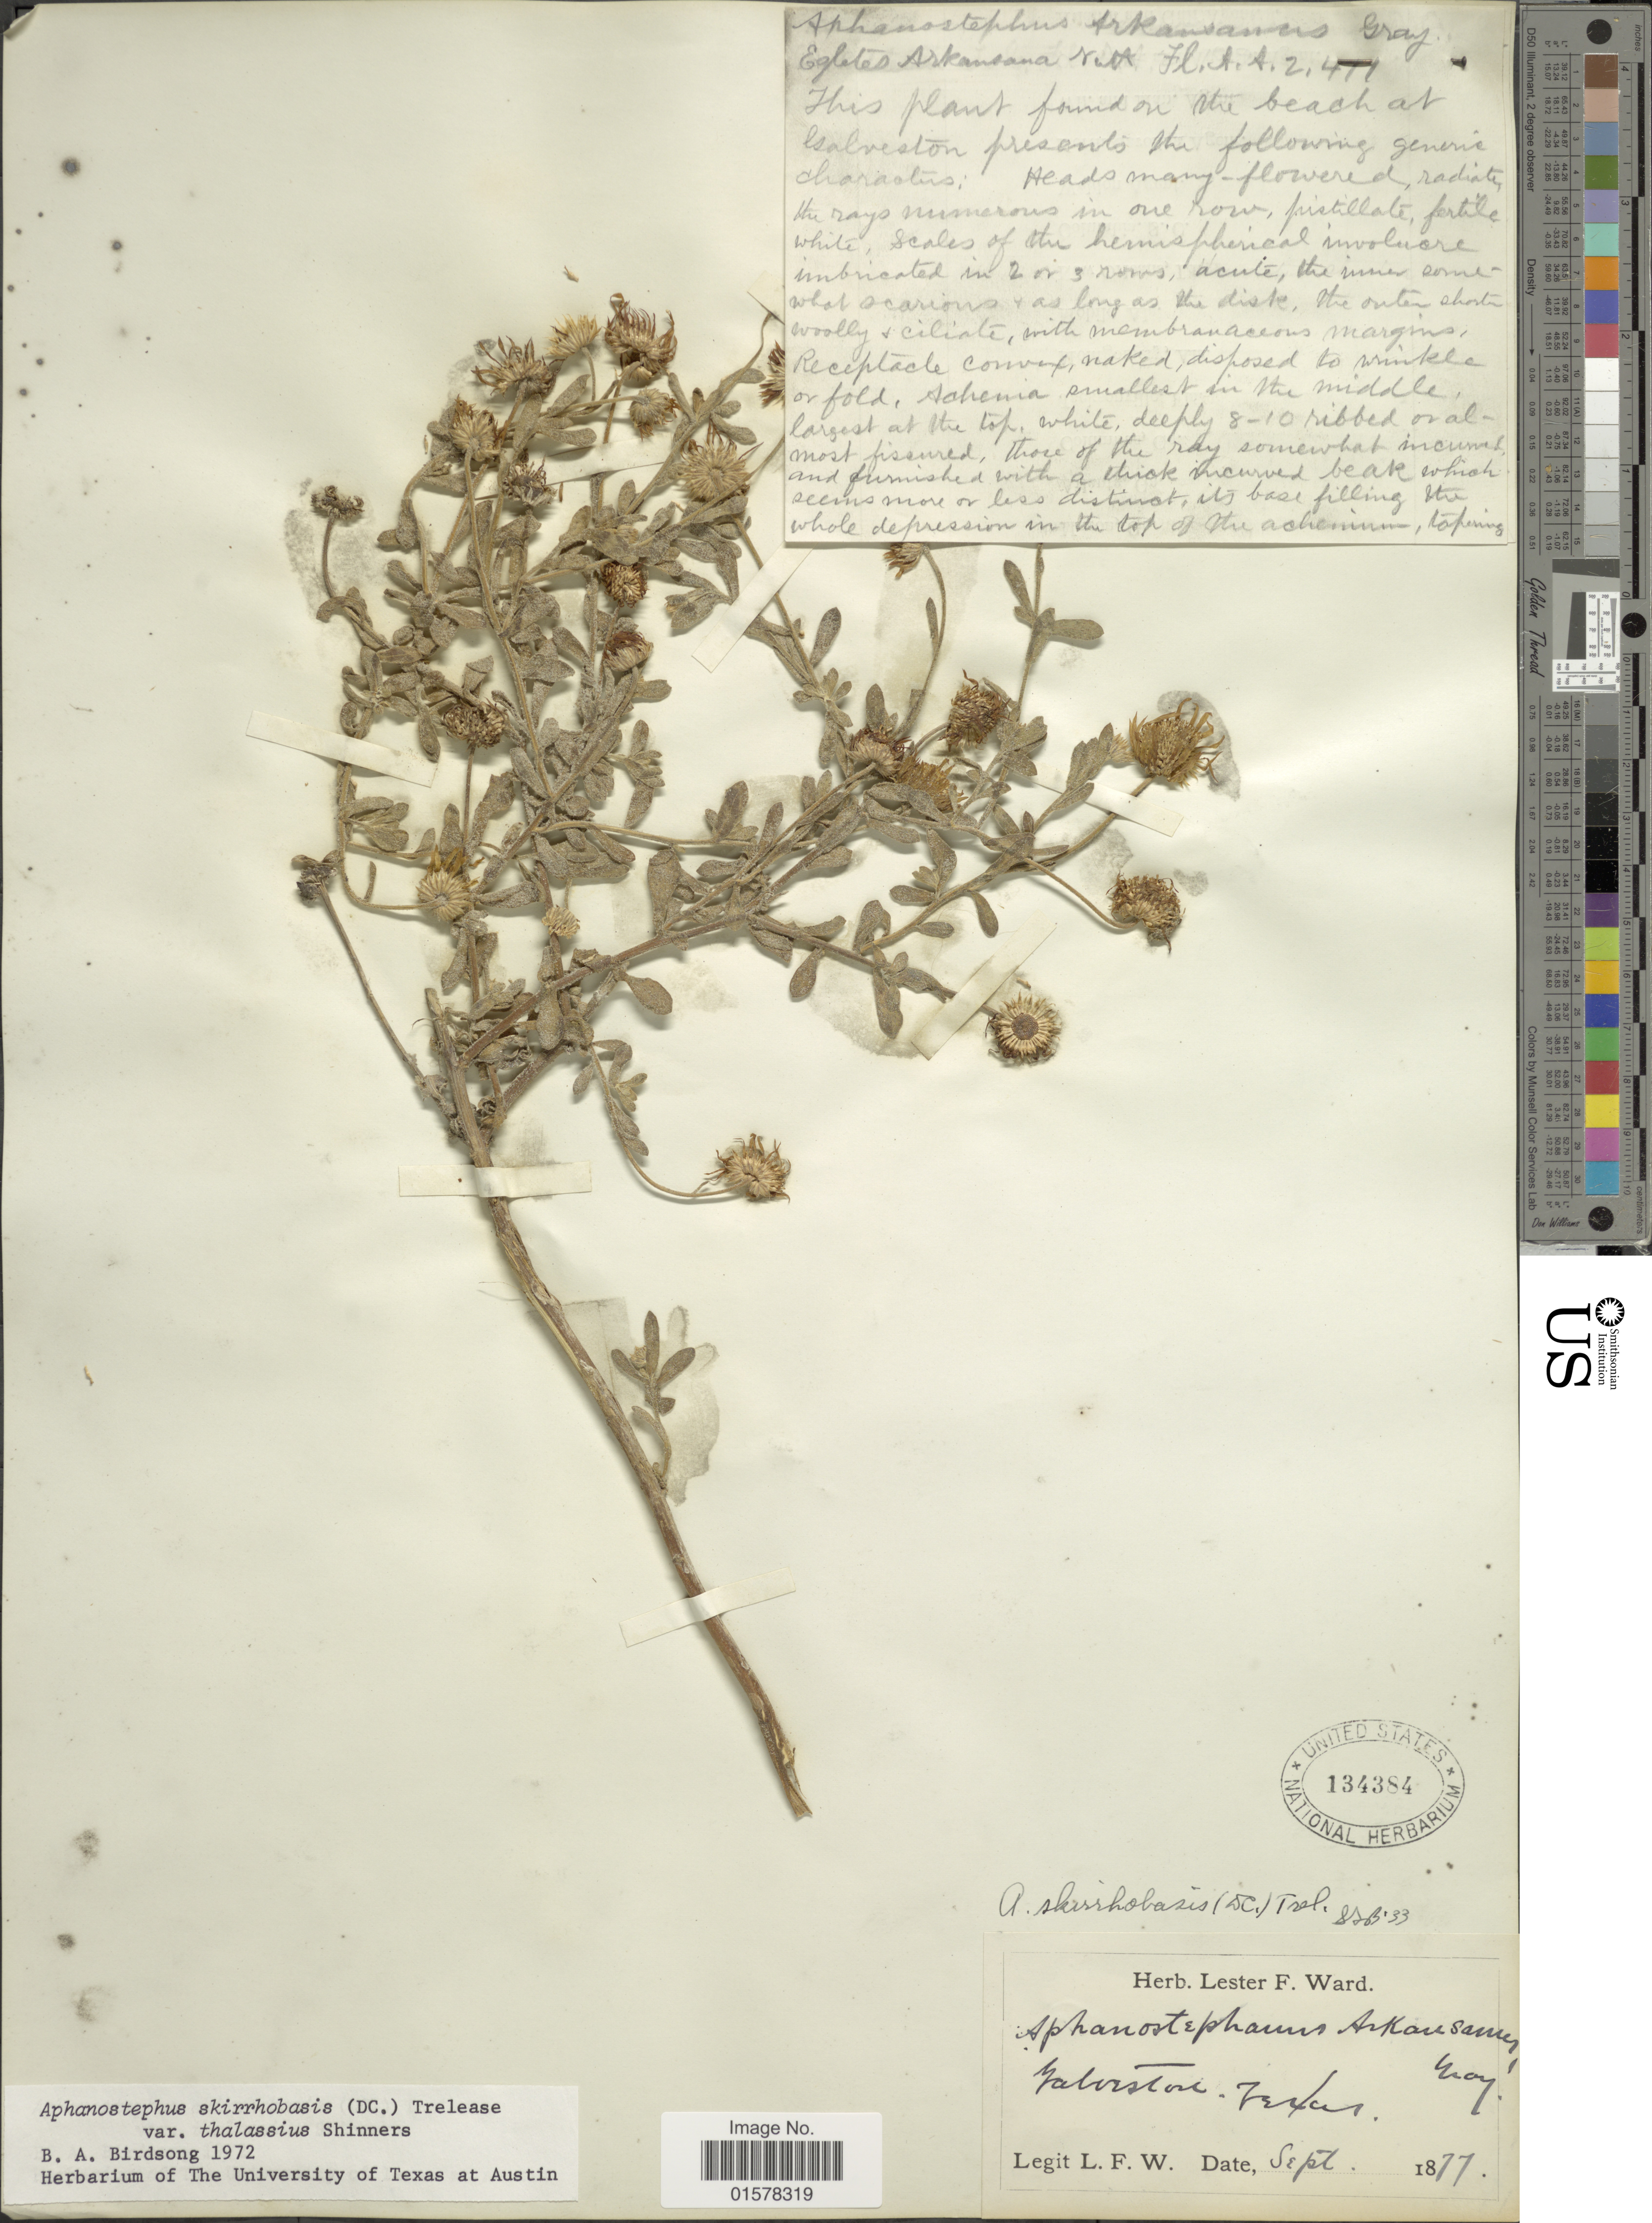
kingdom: Plantae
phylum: Tracheophyta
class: Magnoliopsida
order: Asterales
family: Asteraceae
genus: Aphanostephus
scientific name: Aphanostephus skirrhobasis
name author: (DC.) Trel. ex Coville & Branner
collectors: L. Ward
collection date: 1877-09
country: United States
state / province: Texas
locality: Galveston, Texas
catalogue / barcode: US 134384